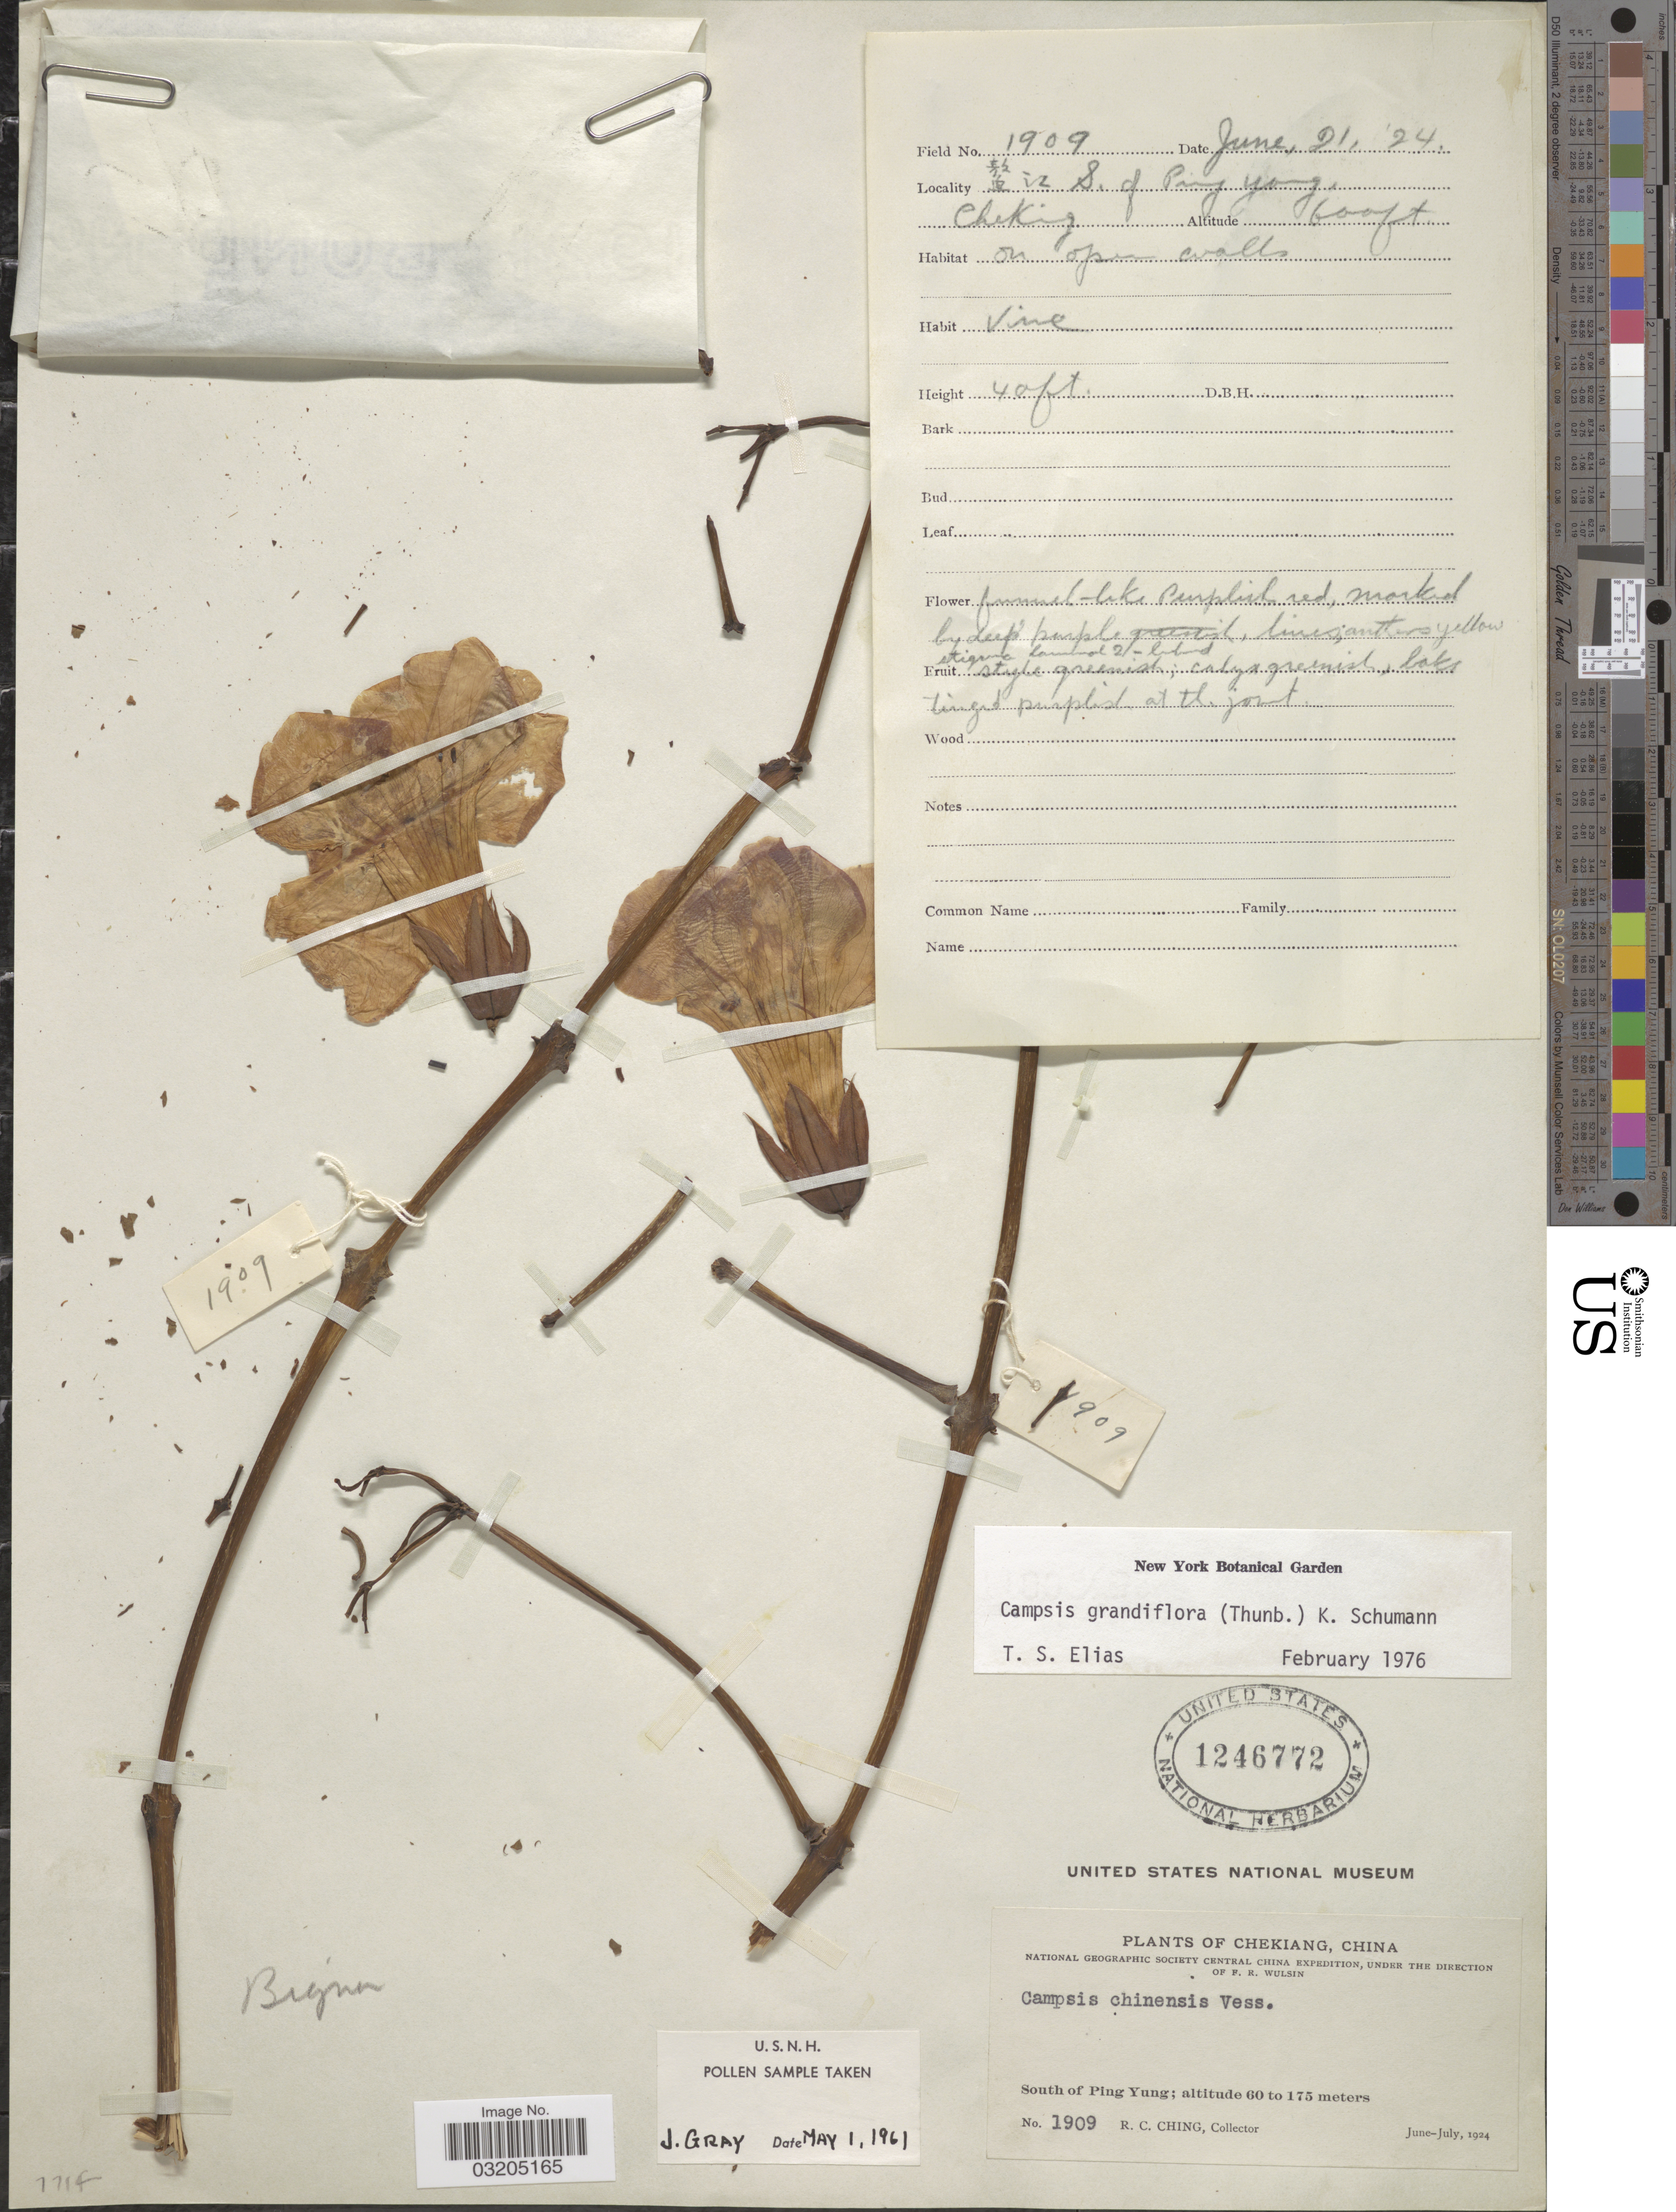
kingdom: Plantae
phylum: Tracheophyta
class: Magnoliopsida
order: Lamiales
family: Bignoniaceae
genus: Campsis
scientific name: Campsis grandiflora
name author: (L.) Seem.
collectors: R. C. Ching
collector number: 1909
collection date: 1924-06-21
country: China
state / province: Zhejiang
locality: Chekiang. South of Ping Yung.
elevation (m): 183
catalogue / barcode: US 1246772